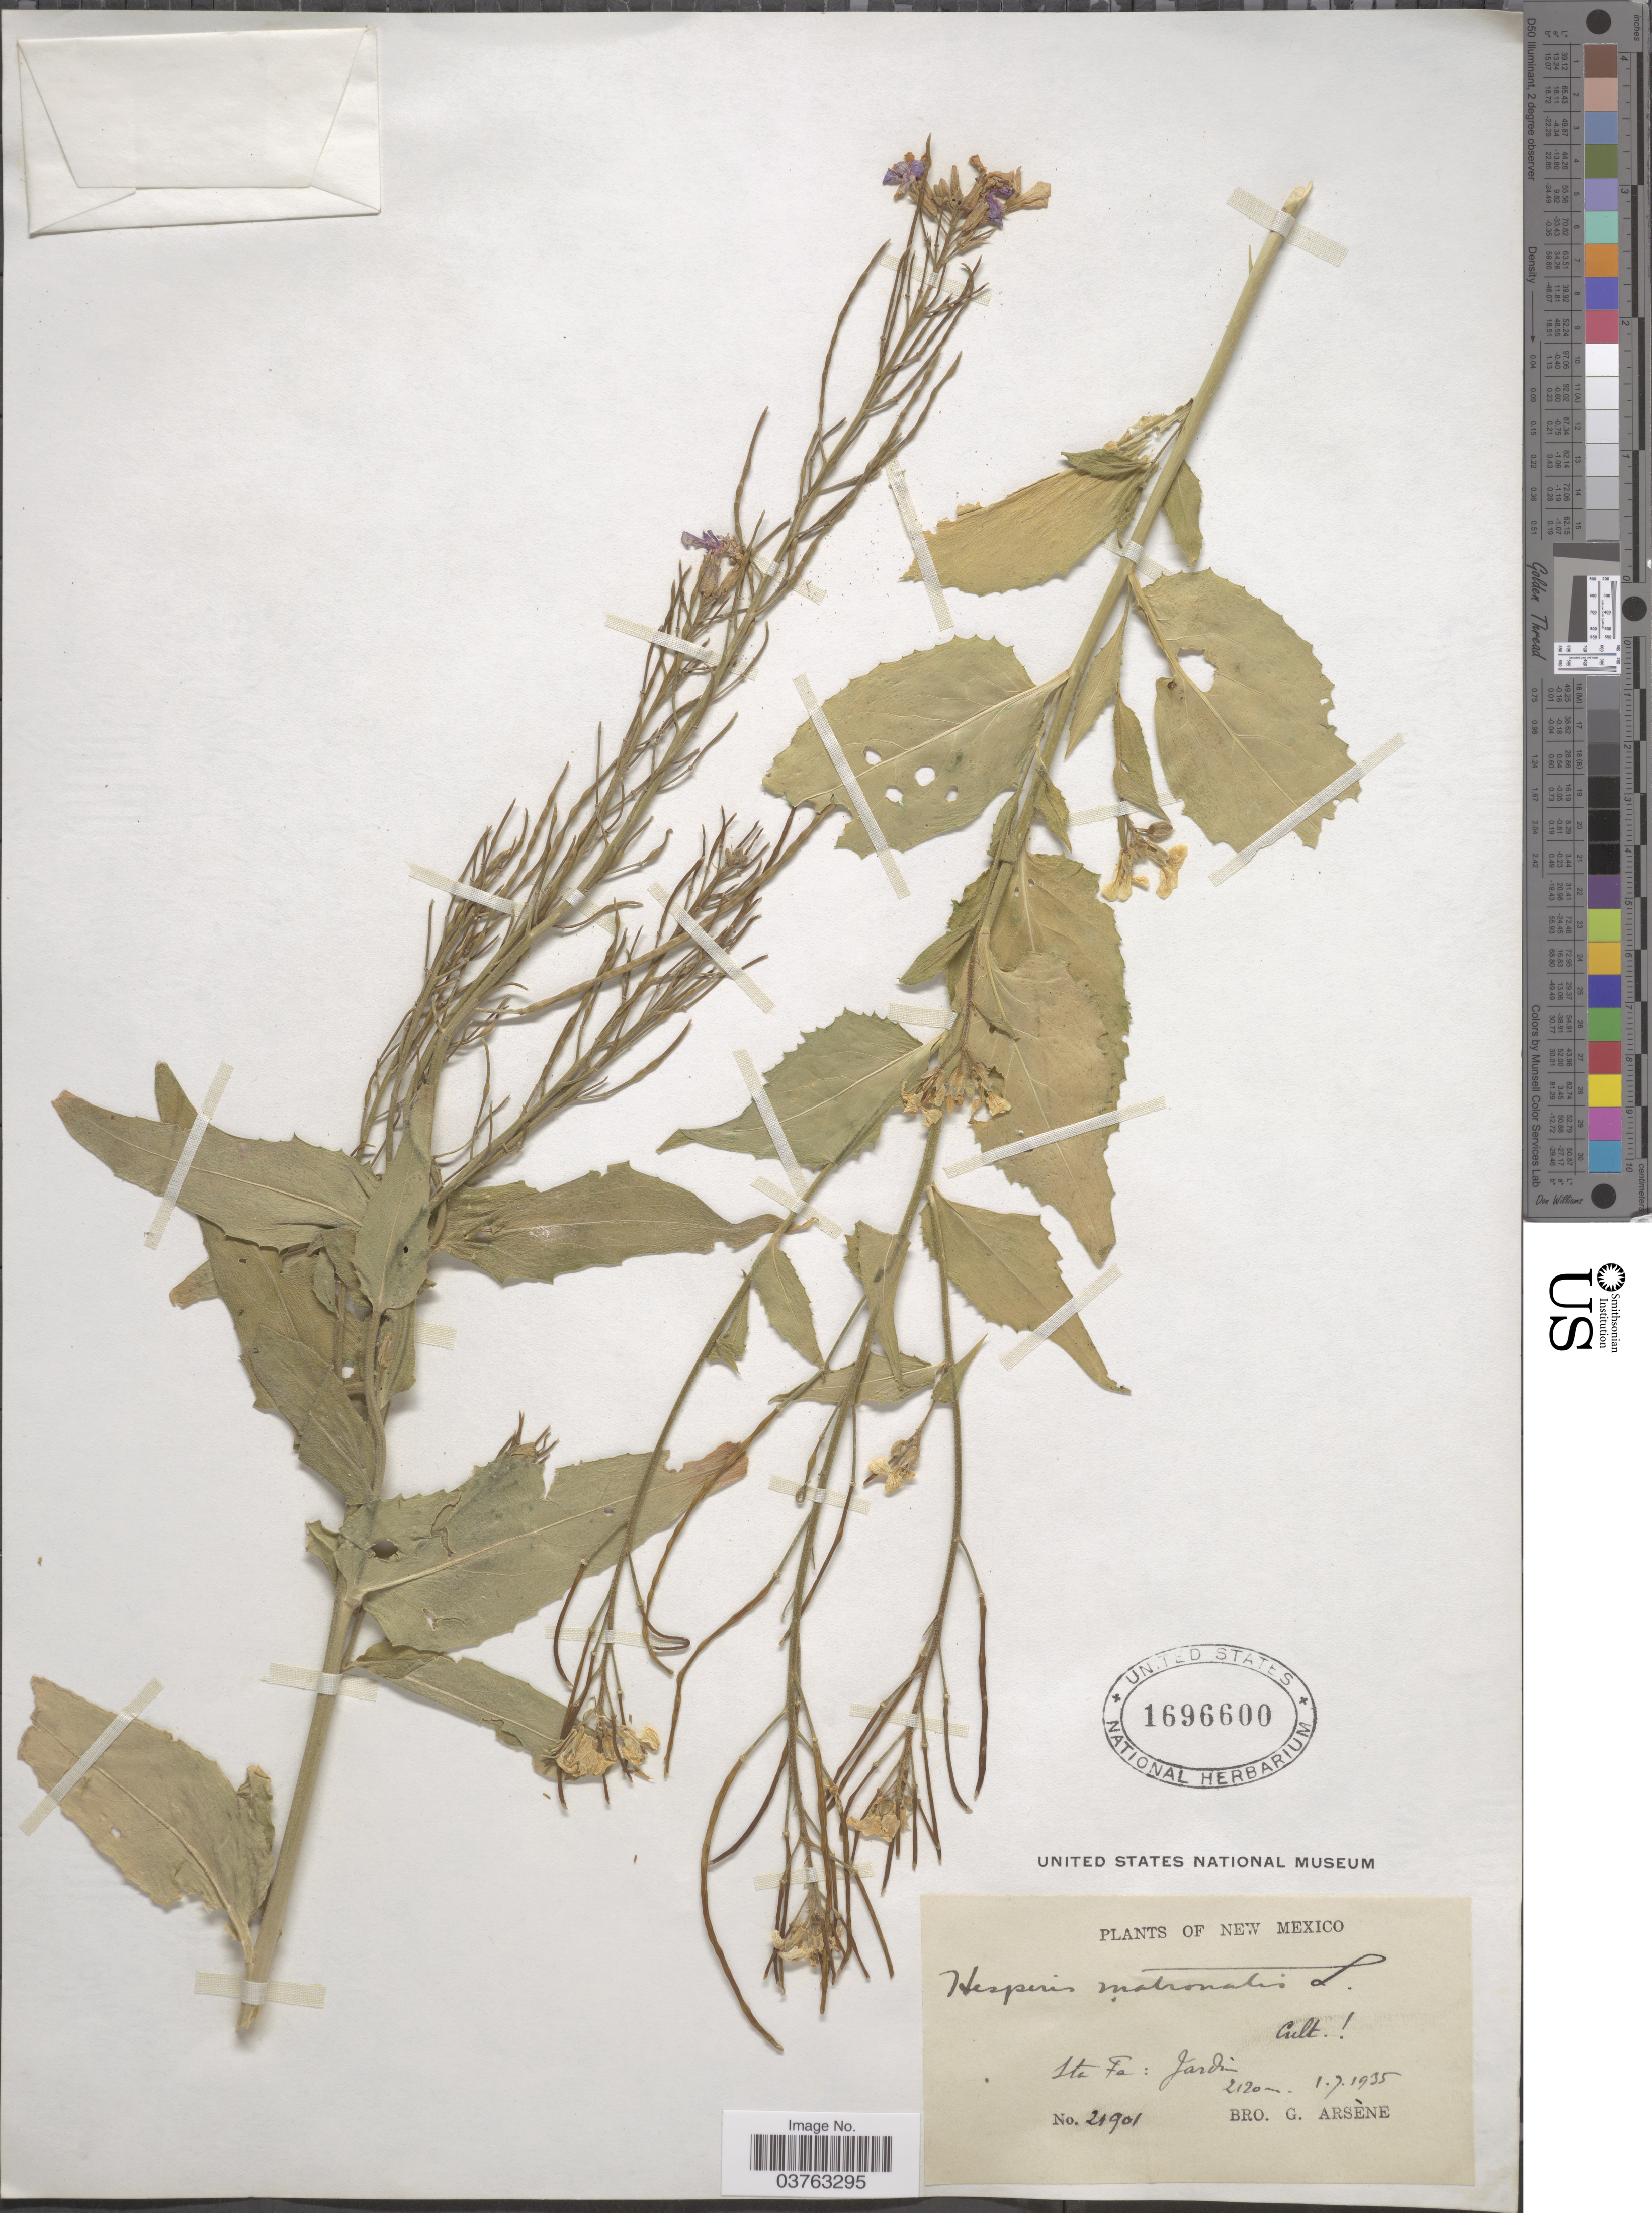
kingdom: Plantae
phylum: Tracheophyta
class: Magnoliopsida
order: Brassicales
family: Brassicaceae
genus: Hesperis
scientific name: Hesperis matronalis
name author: L.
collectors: Bro. G. Arsène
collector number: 21901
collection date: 1935-01-07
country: United States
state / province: New Mexico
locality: Sta Fe: Jardin.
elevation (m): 2120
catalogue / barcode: US 1696600